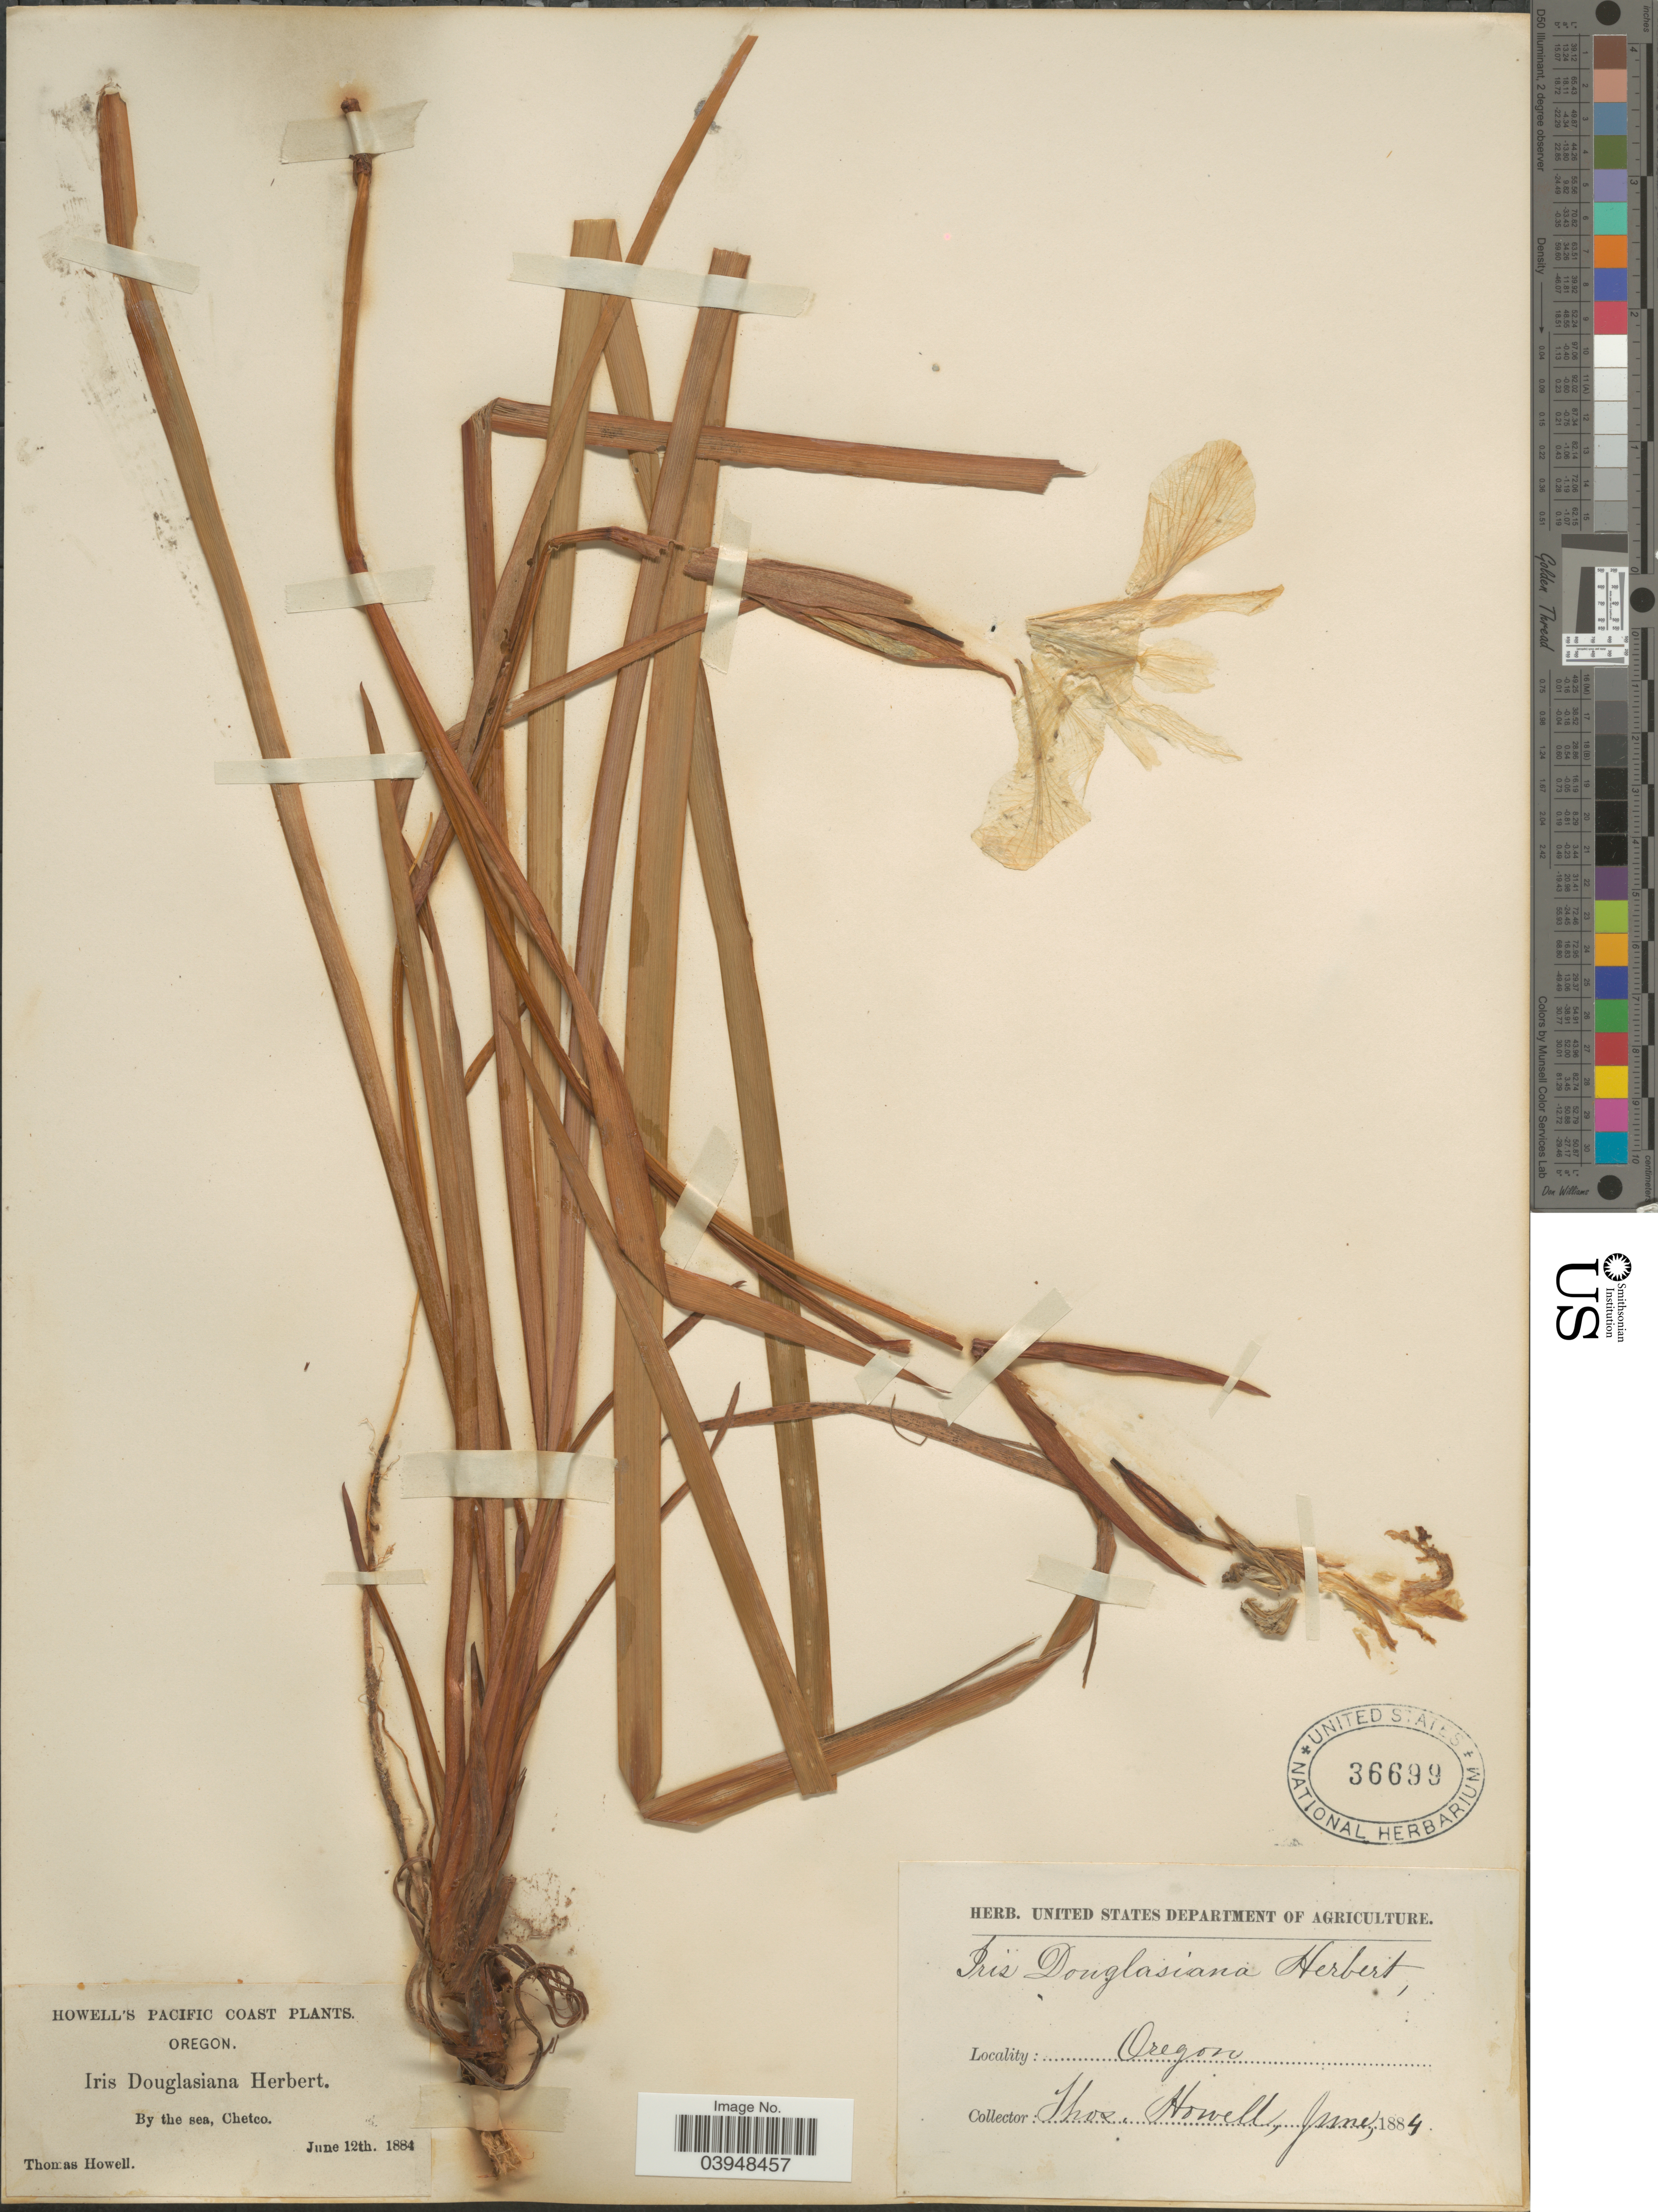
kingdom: Plantae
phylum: Tracheophyta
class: Liliopsida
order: Asparagales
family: Iridaceae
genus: Iris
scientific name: Iris douglasiana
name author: Herb.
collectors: T. Howell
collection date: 1884-06-12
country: United States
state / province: Oregon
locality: Pacific Coast. Chetco.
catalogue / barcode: US 36699